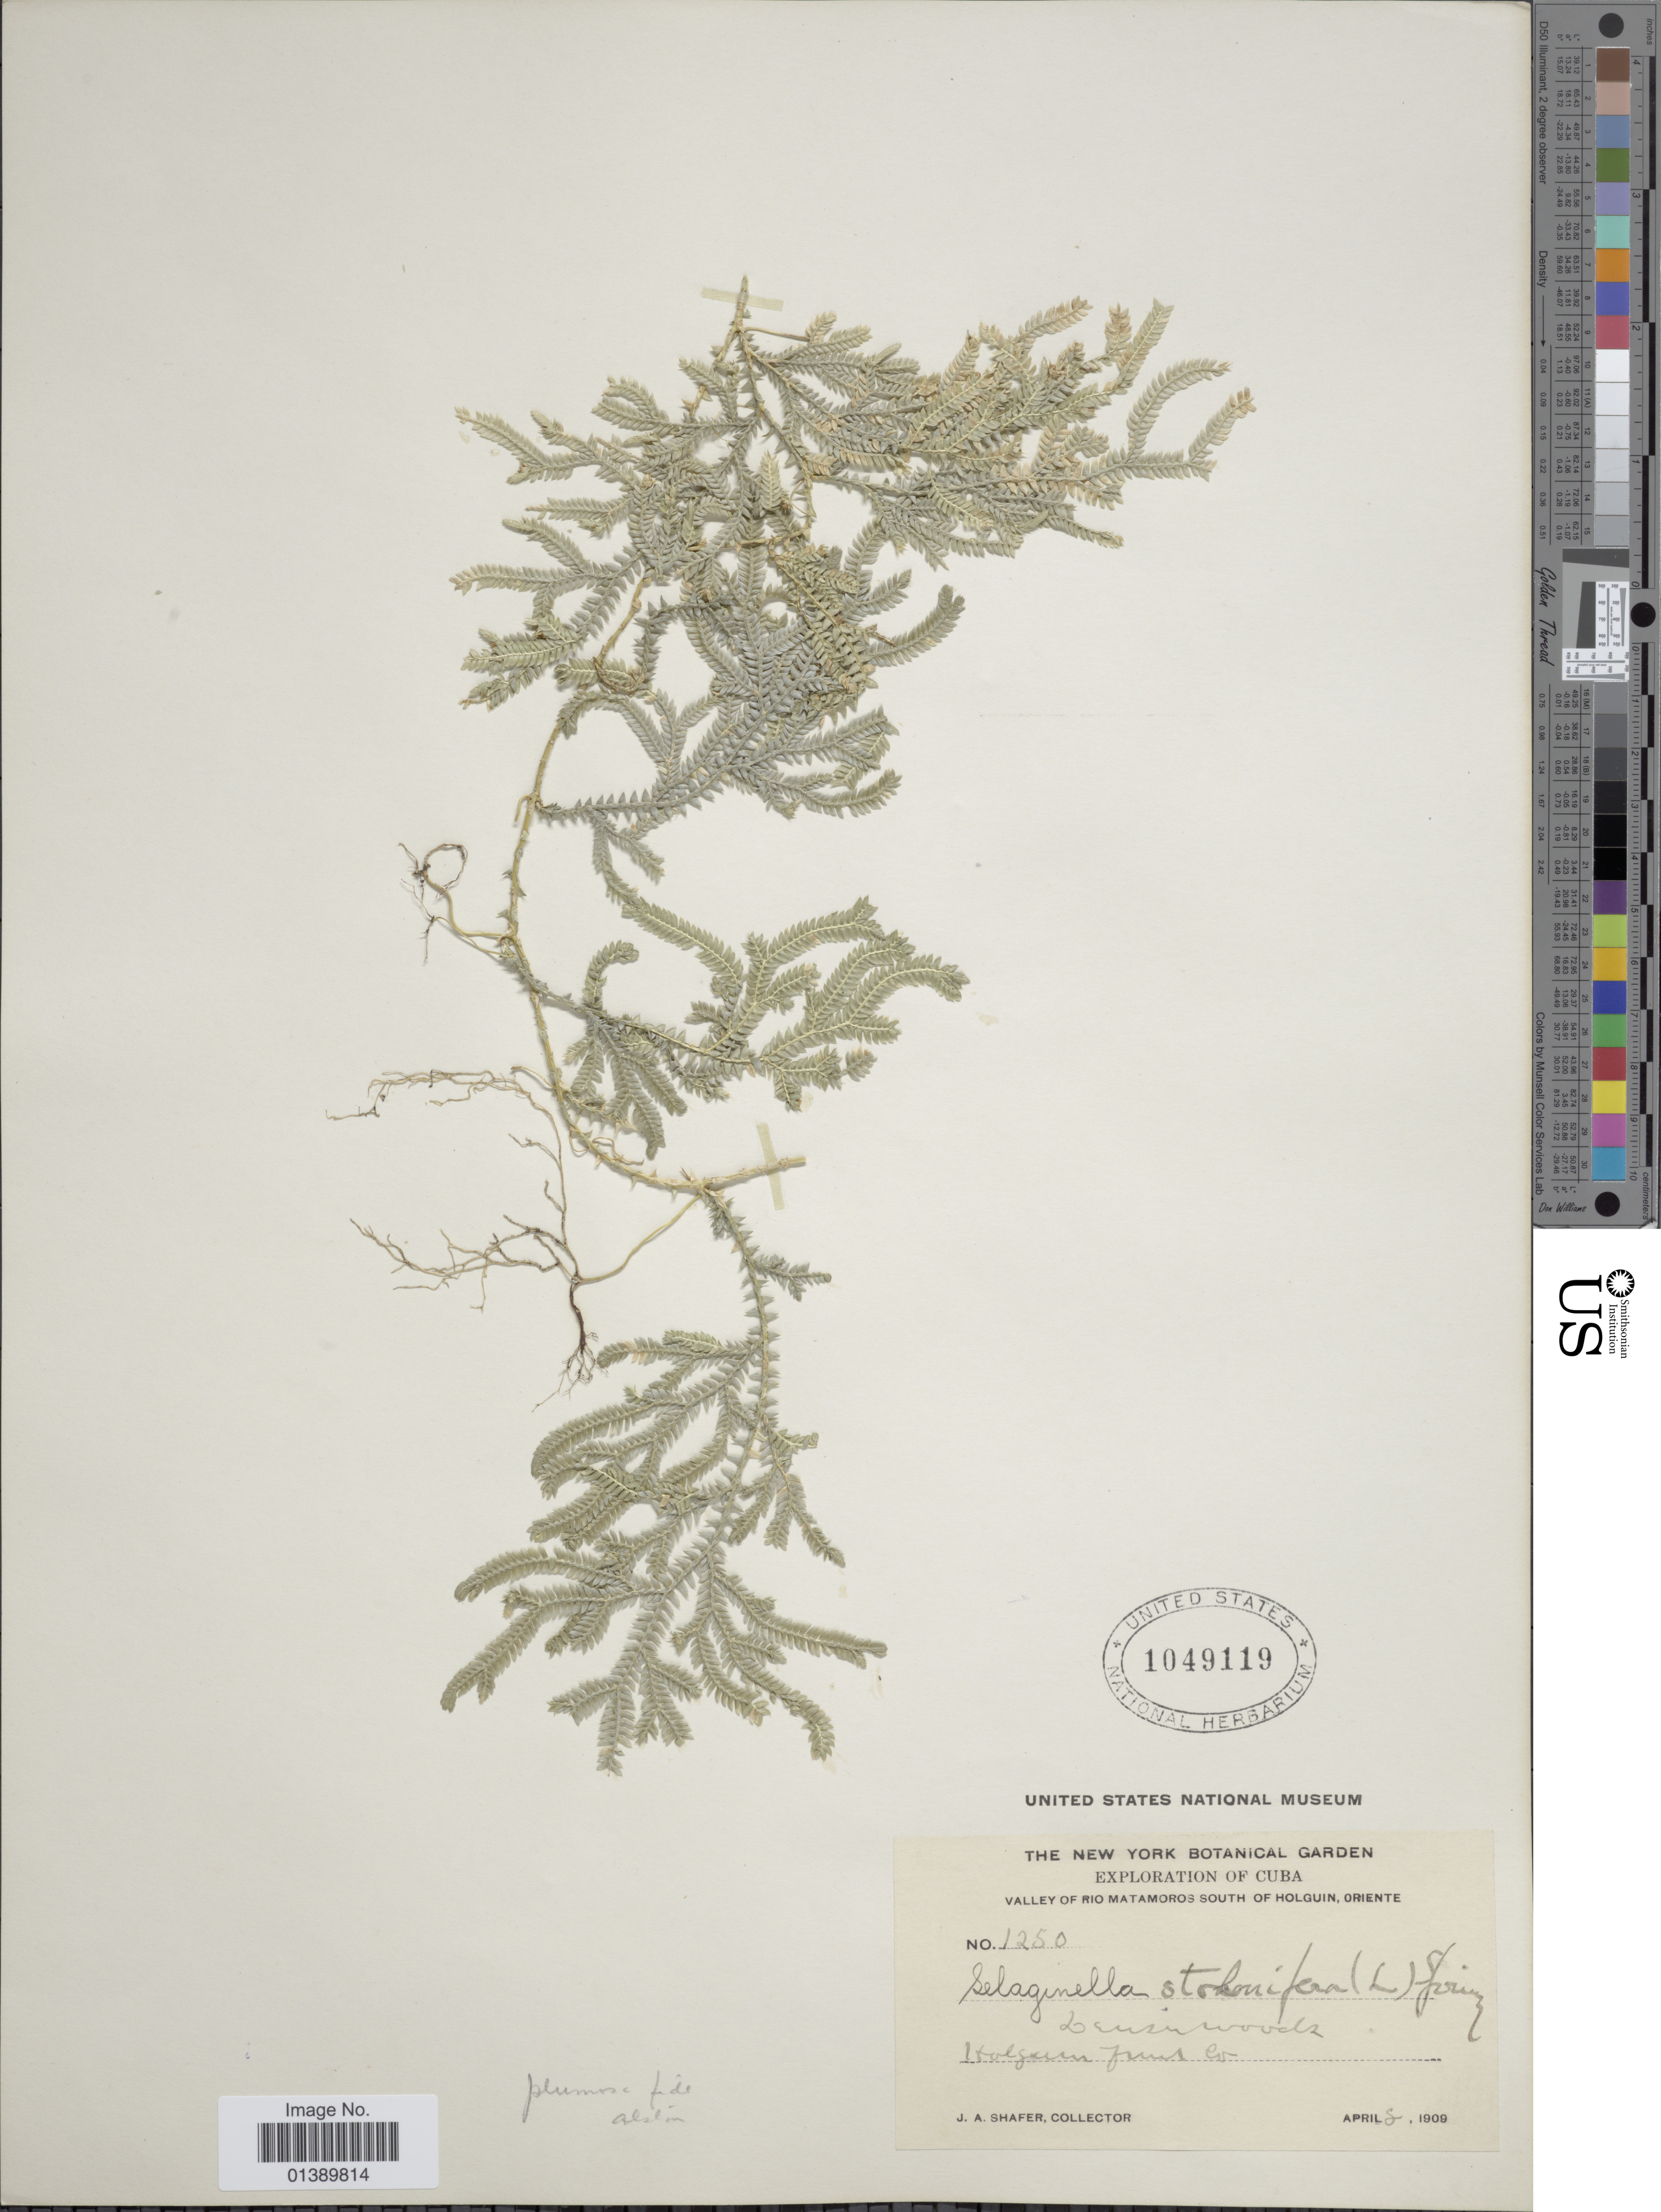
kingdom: Plantae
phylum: Tracheophyta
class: Lycopodiopsida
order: Selaginellales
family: Selaginellaceae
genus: Selaginella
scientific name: Selaginella plumosa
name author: (L.) C. Presl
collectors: J. A. Shafer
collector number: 1250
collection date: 1909-04-08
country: Cuba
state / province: Oriente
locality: Valley of Rio Matamoros south of Holguin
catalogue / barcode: US 1049119